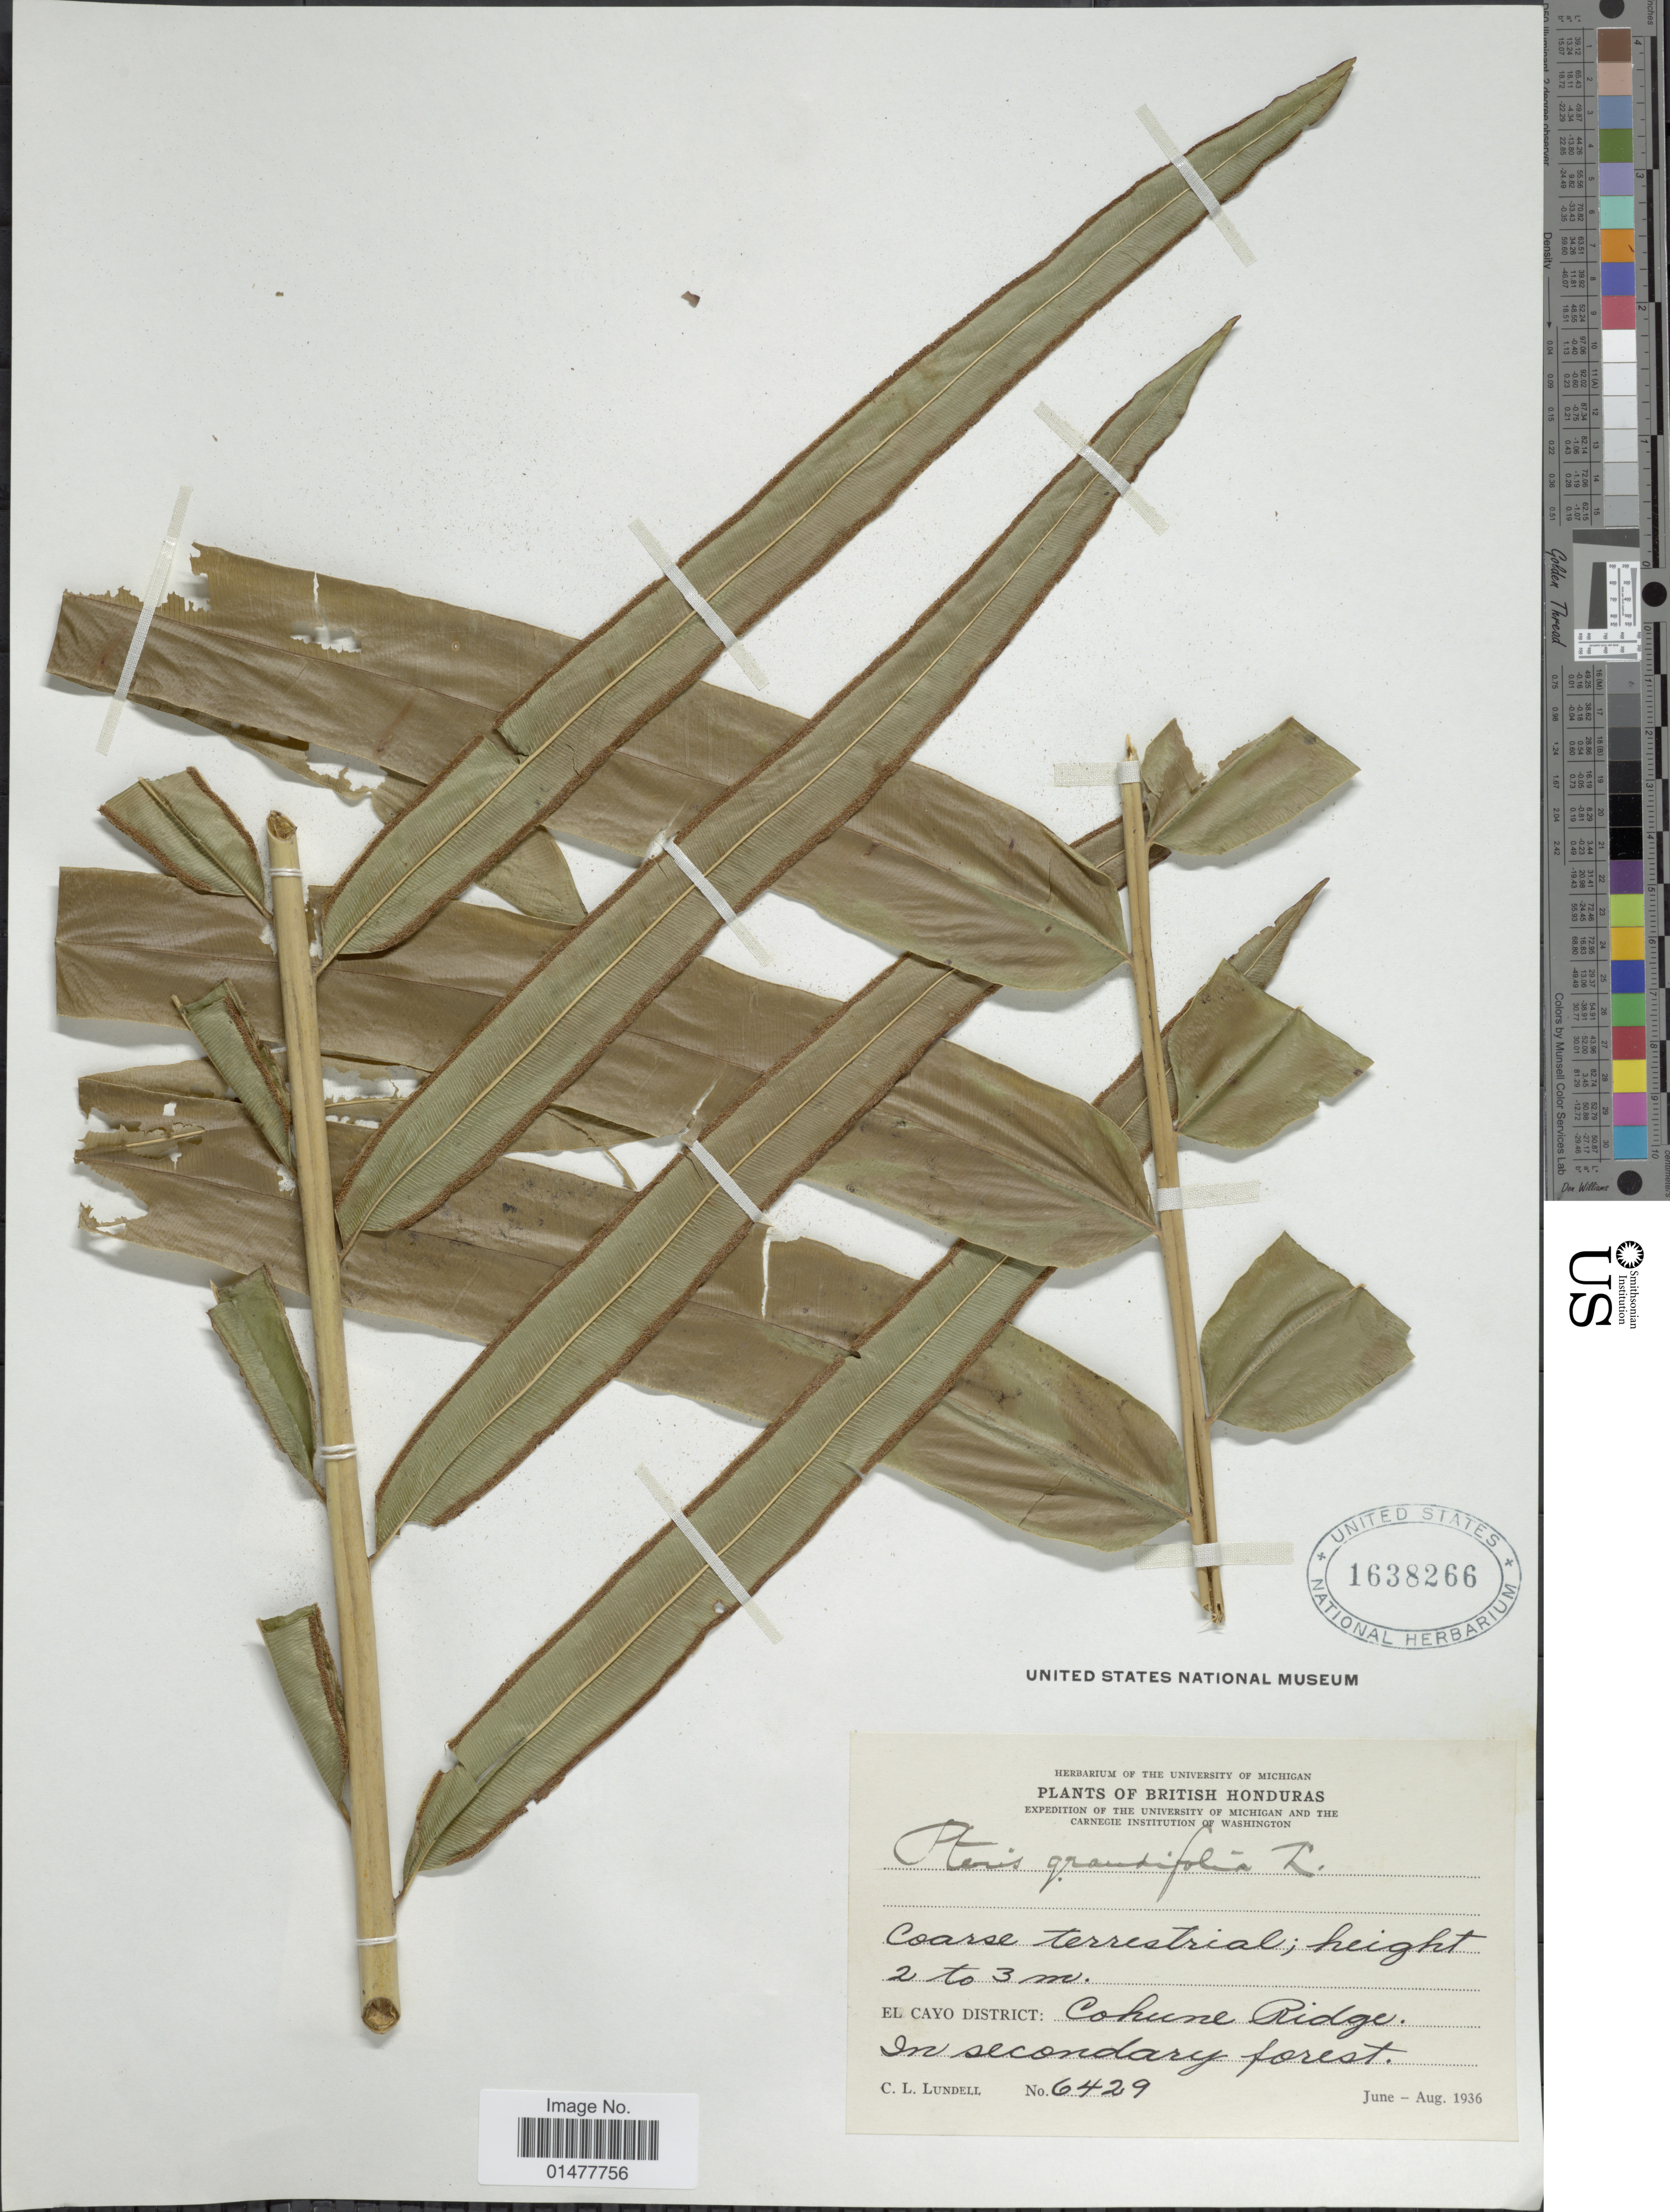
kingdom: Plantae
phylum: Tracheophyta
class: Polypodiopsida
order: Polypodiales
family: Pteridaceae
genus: Pteris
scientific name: Pteris grandifolia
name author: L.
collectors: C. L. Lundell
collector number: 6429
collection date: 1936-06/1936-08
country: Belize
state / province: Cayo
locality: El Cayo District: Cohune Ridge, in secondary forest.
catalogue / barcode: US 1638266